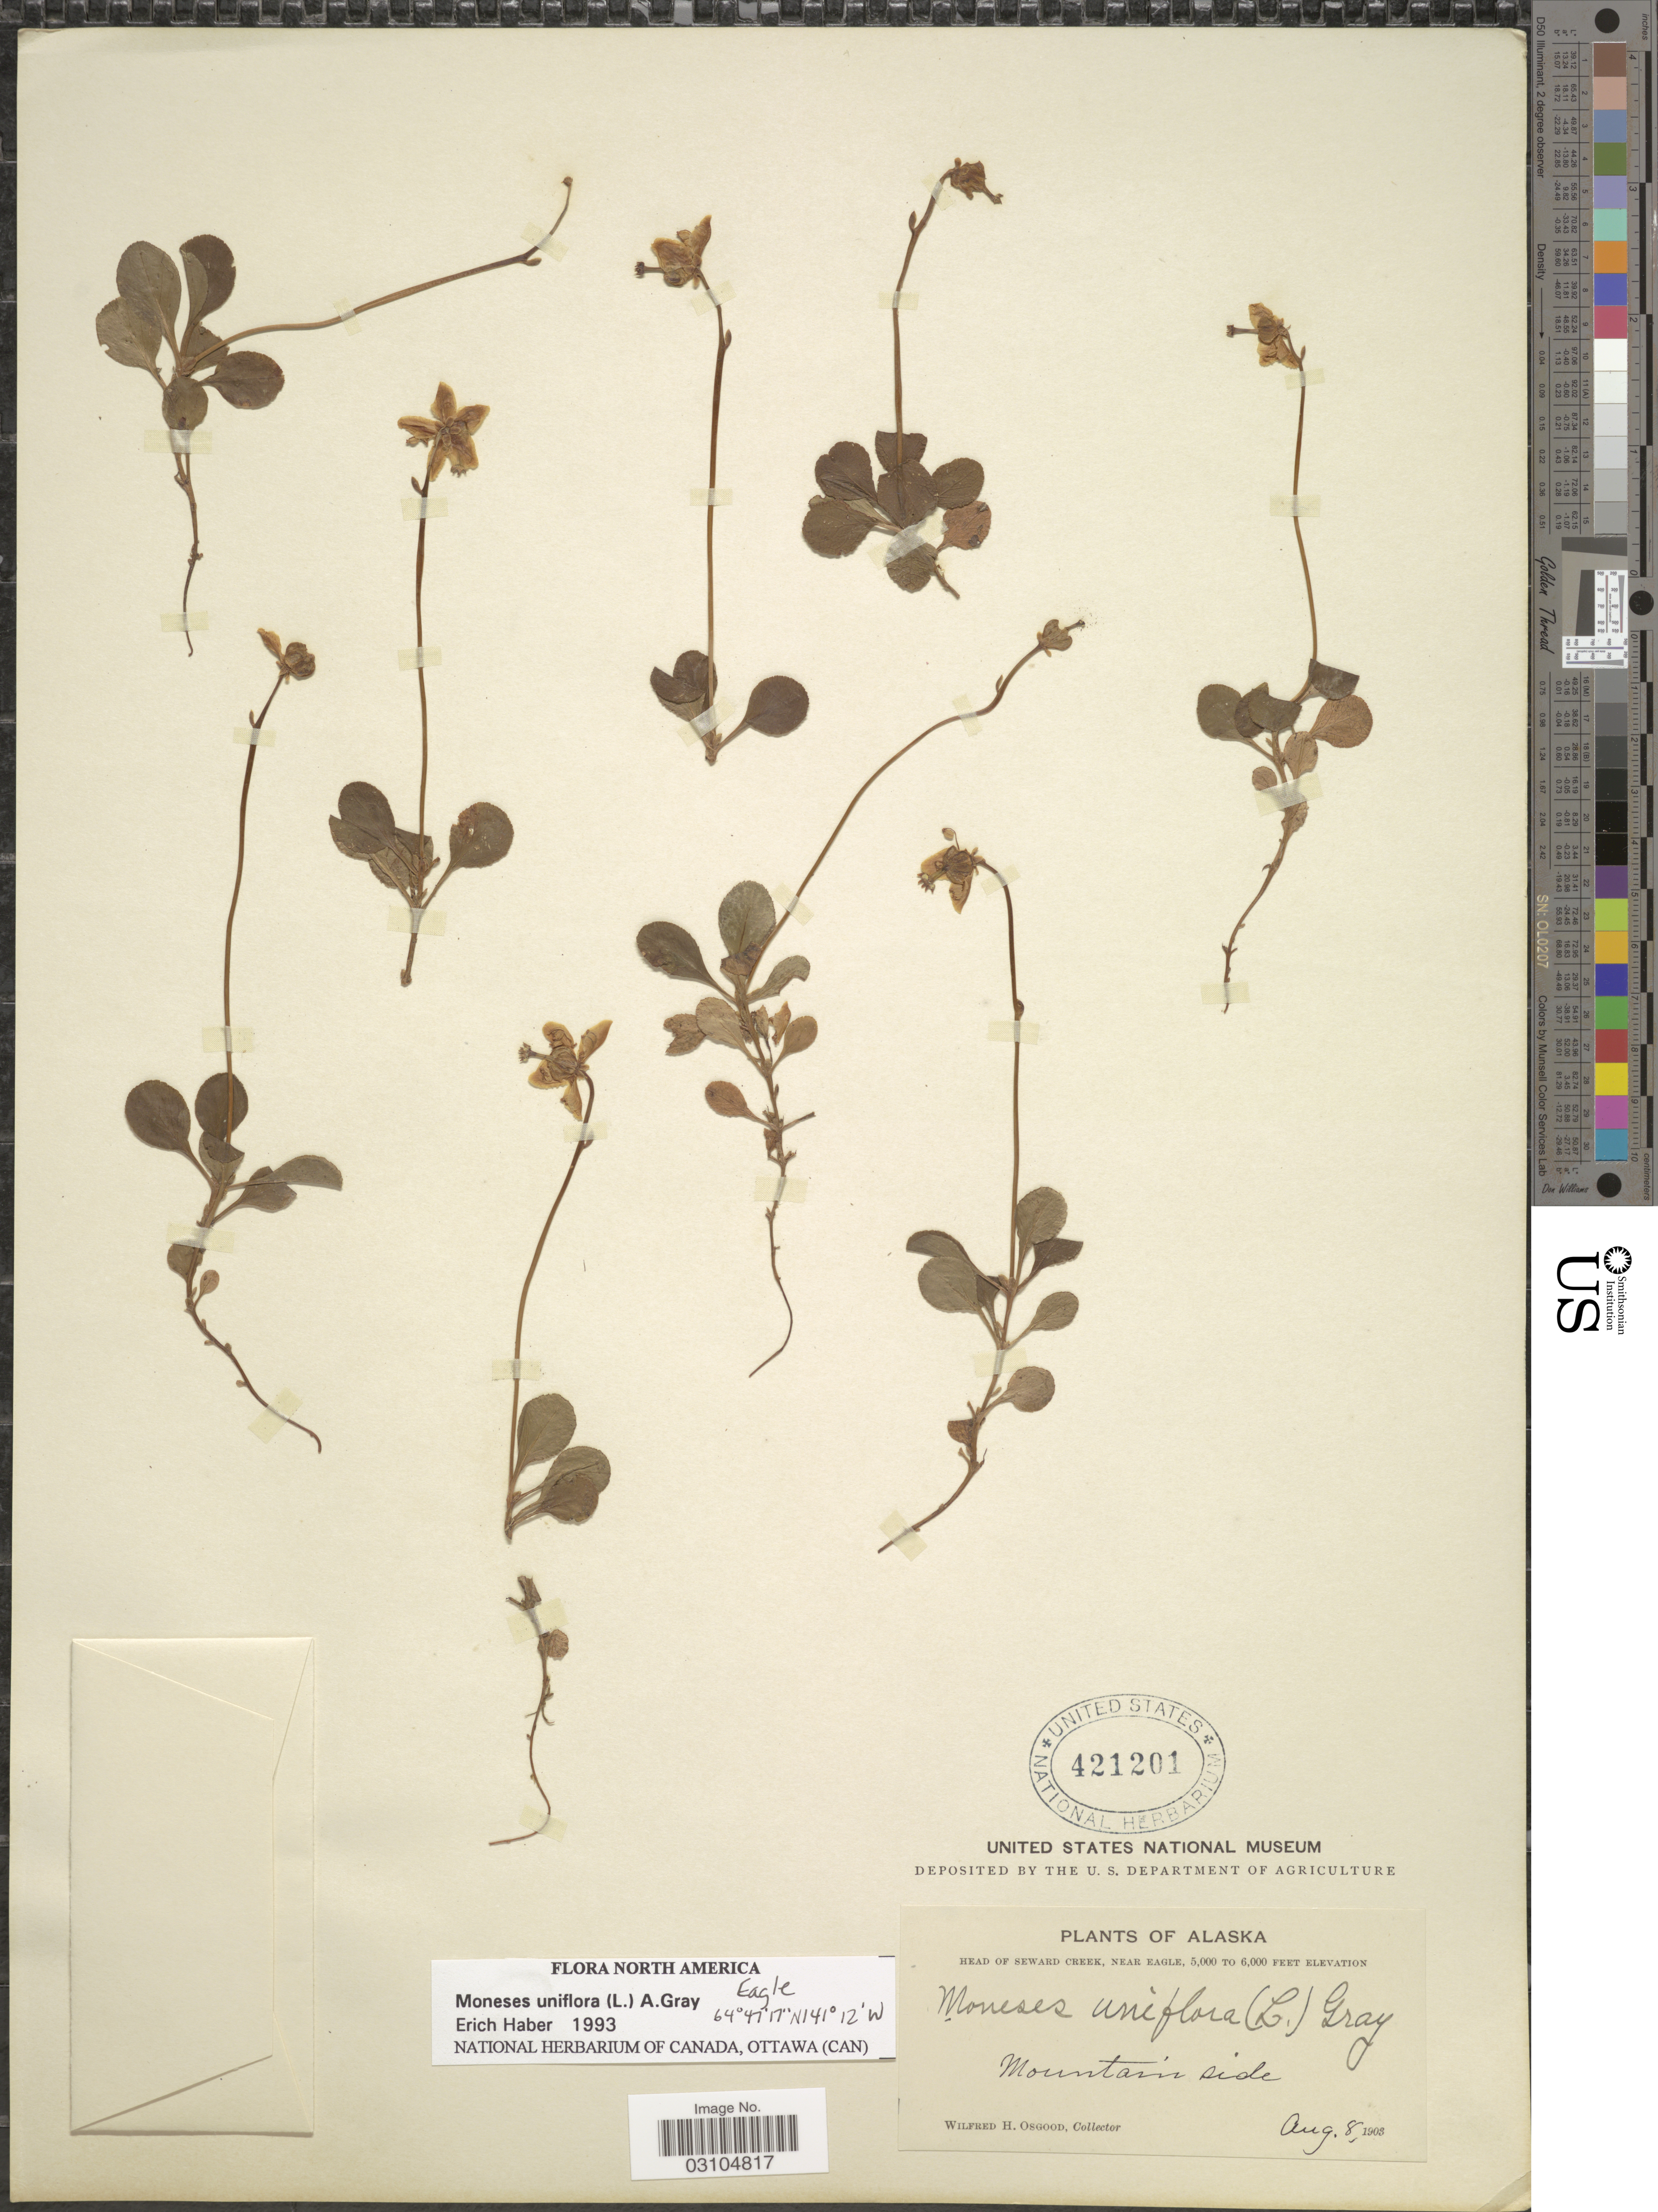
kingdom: Plantae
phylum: Tracheophyta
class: Magnoliopsida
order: Ericales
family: Ericaceae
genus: Moneses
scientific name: Moneses uniflora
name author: (L.) A. Gray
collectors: W. Osgood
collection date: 1903-08-08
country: United States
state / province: Alaska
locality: Head of Seward Creek, near Eagle. Mountain side.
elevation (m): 1524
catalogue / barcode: US 421201